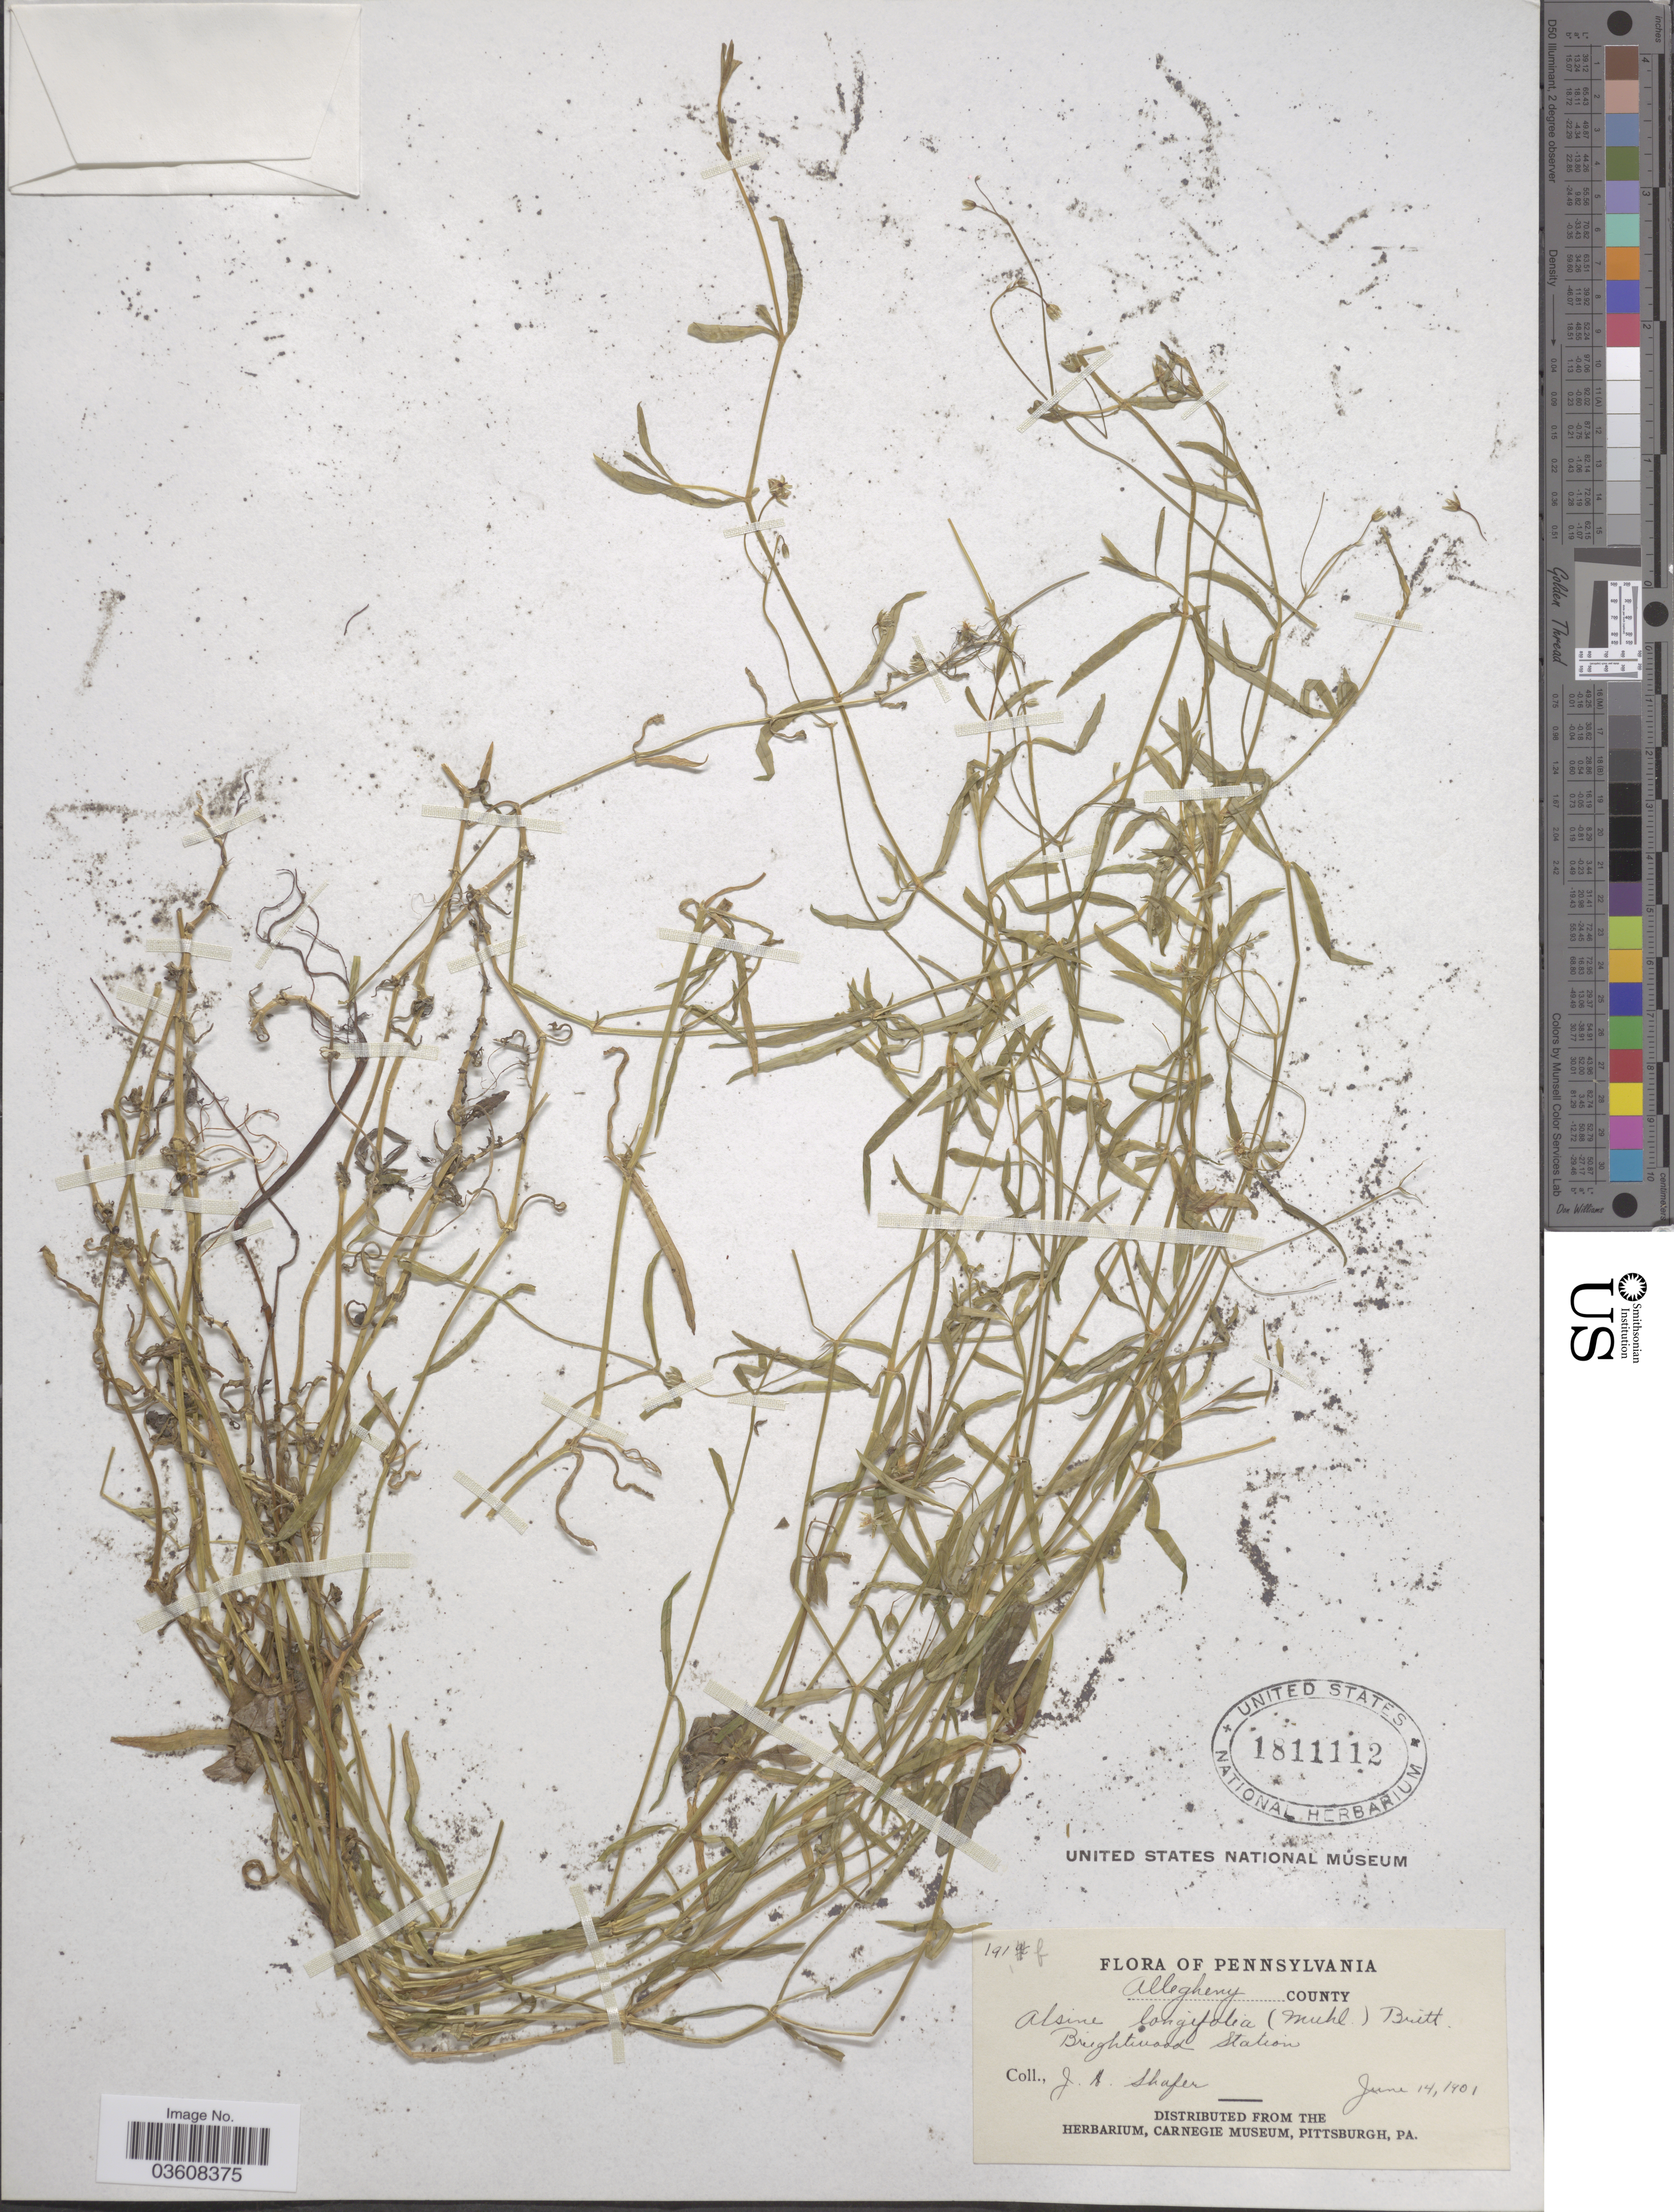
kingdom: Plantae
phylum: Tracheophyta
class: Magnoliopsida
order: Caryophyllales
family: Caryophyllaceae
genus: Stellaria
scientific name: Stellaria longifolia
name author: Muhl. ex Willd.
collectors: J. A. Shafer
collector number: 191b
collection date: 1901-06-14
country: United States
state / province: Pennsylvania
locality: Allegheny County. Brightwood Station.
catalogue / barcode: US 1811112